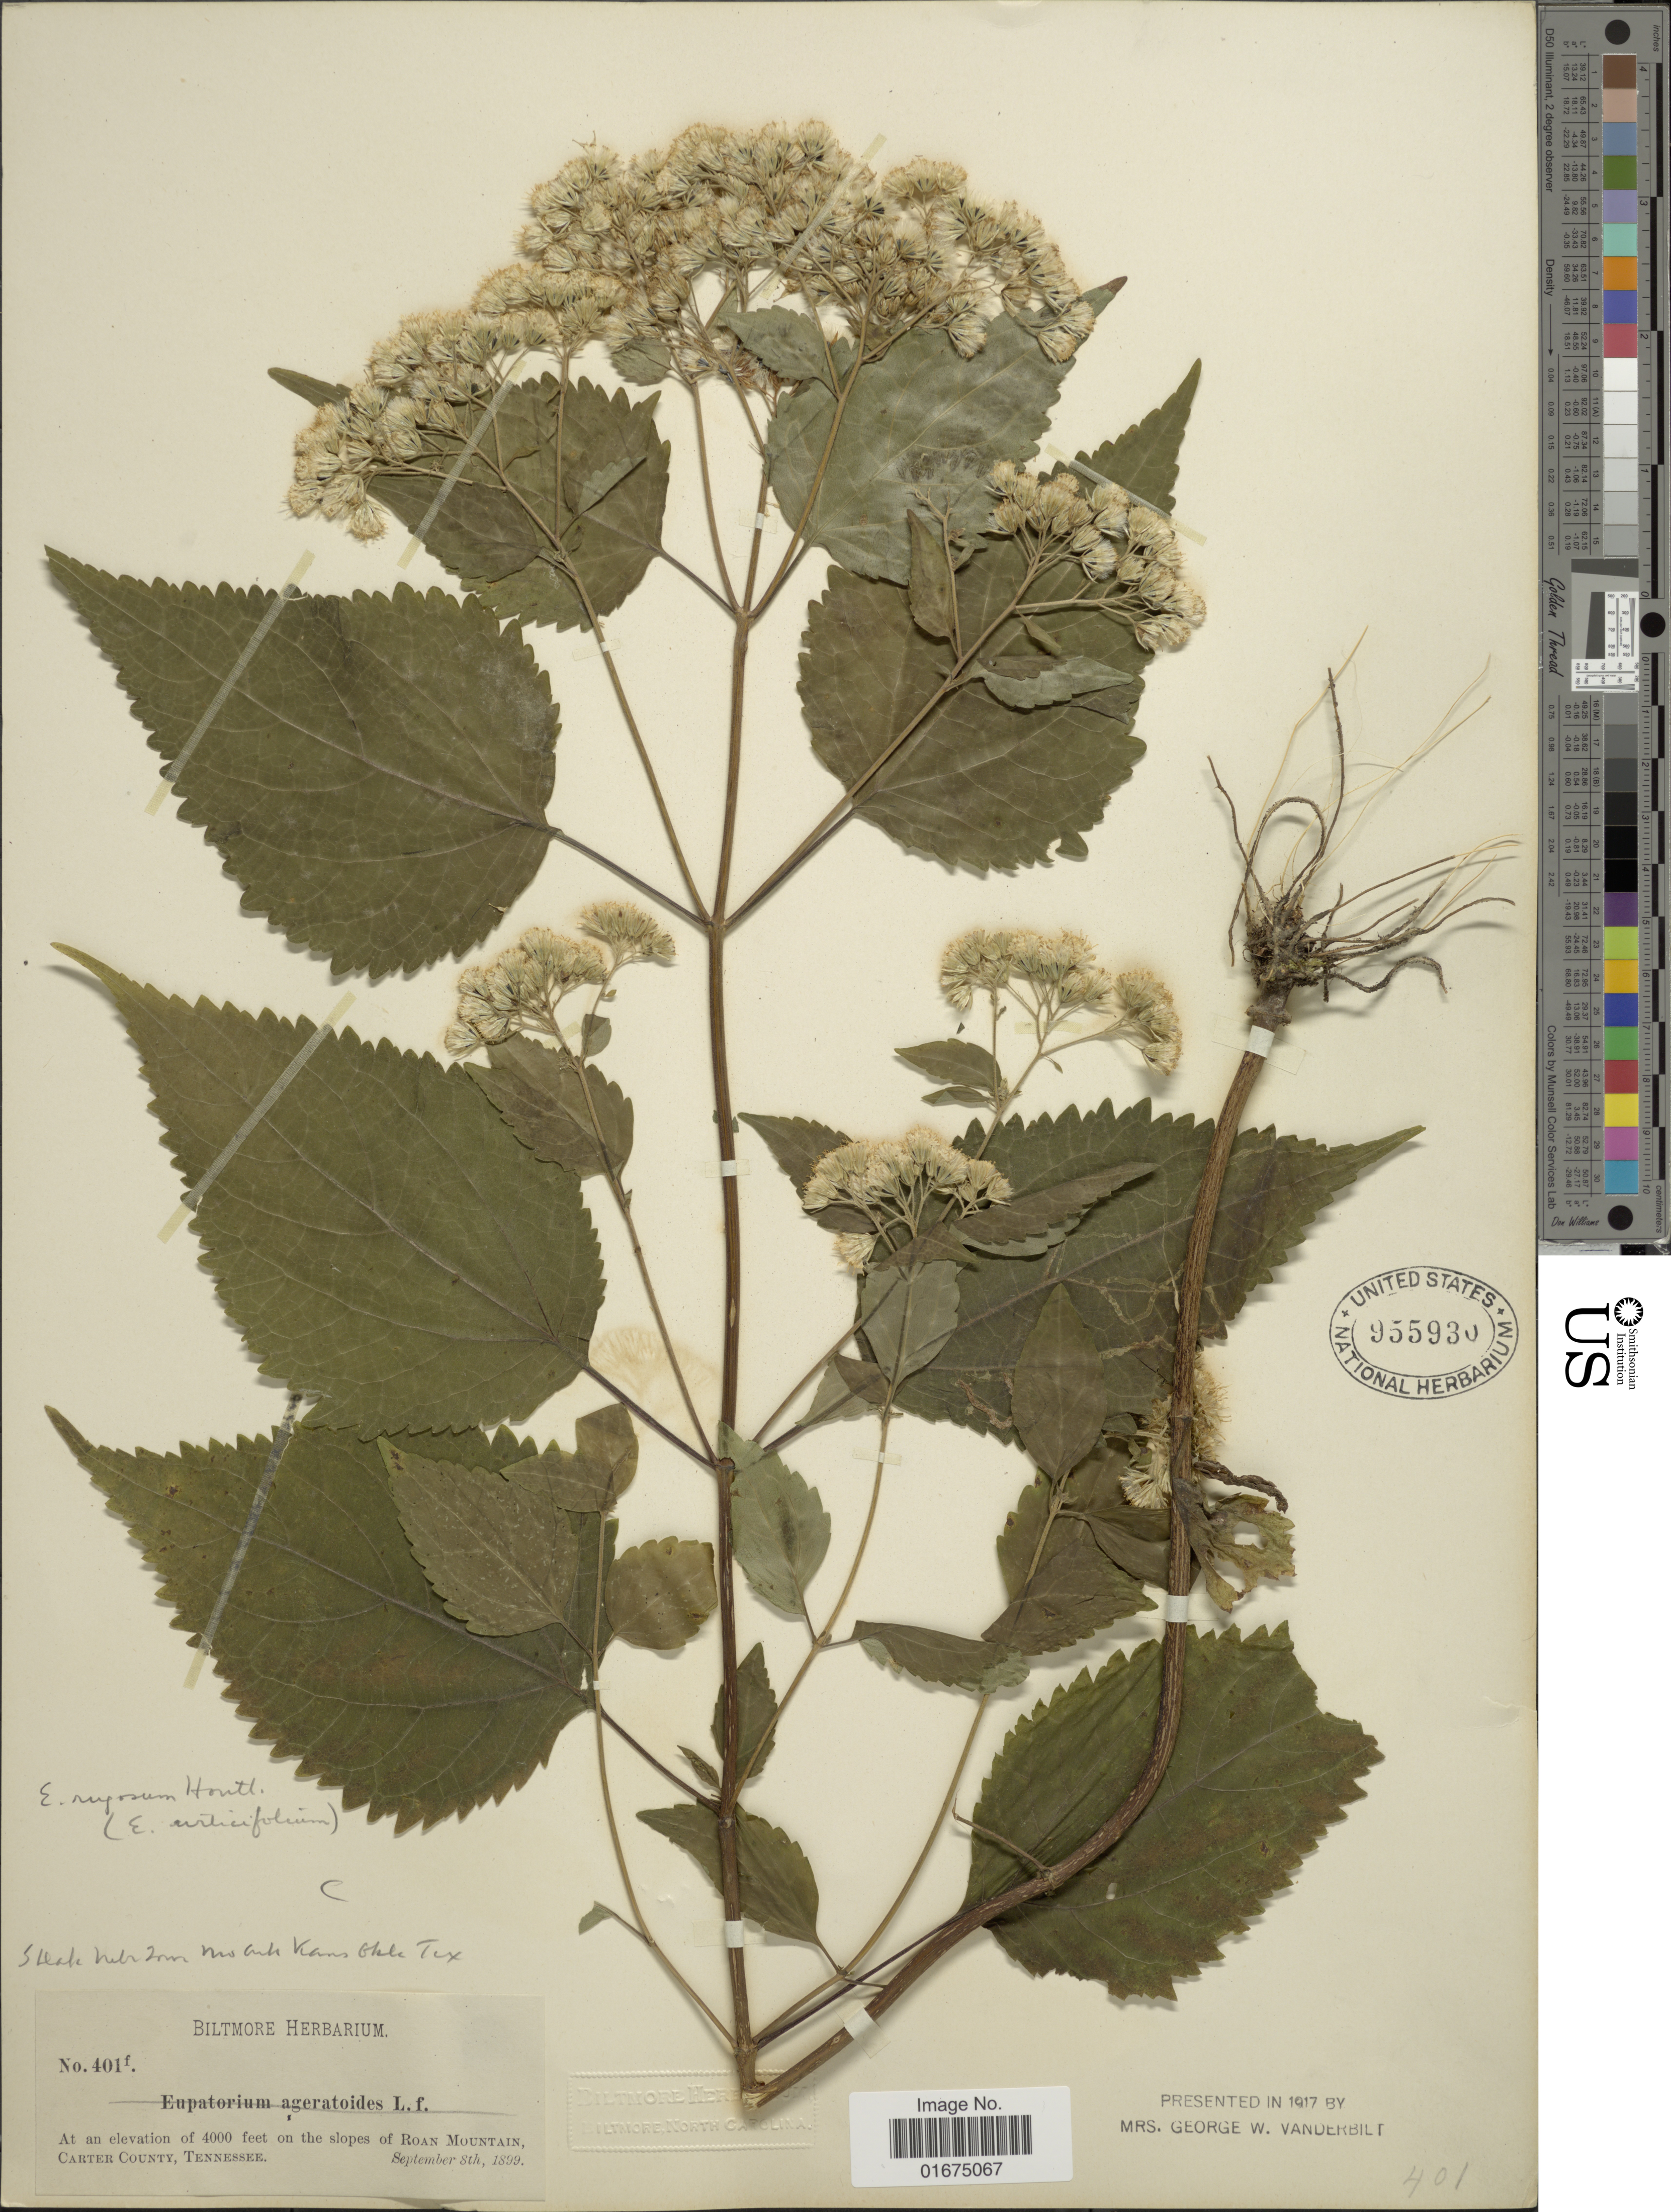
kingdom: Plantae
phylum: Tracheophyta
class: Magnoliopsida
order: Asterales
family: Asteraceae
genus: Ageratina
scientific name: Ageratina altissima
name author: (L.) R.M. King & H. Rob.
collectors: ex herb. Biltmore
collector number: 401f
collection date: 1899-09-08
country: United States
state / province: Tennessee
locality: On the slopes of Roan Mountain, Carter County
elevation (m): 1219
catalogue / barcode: US 955930